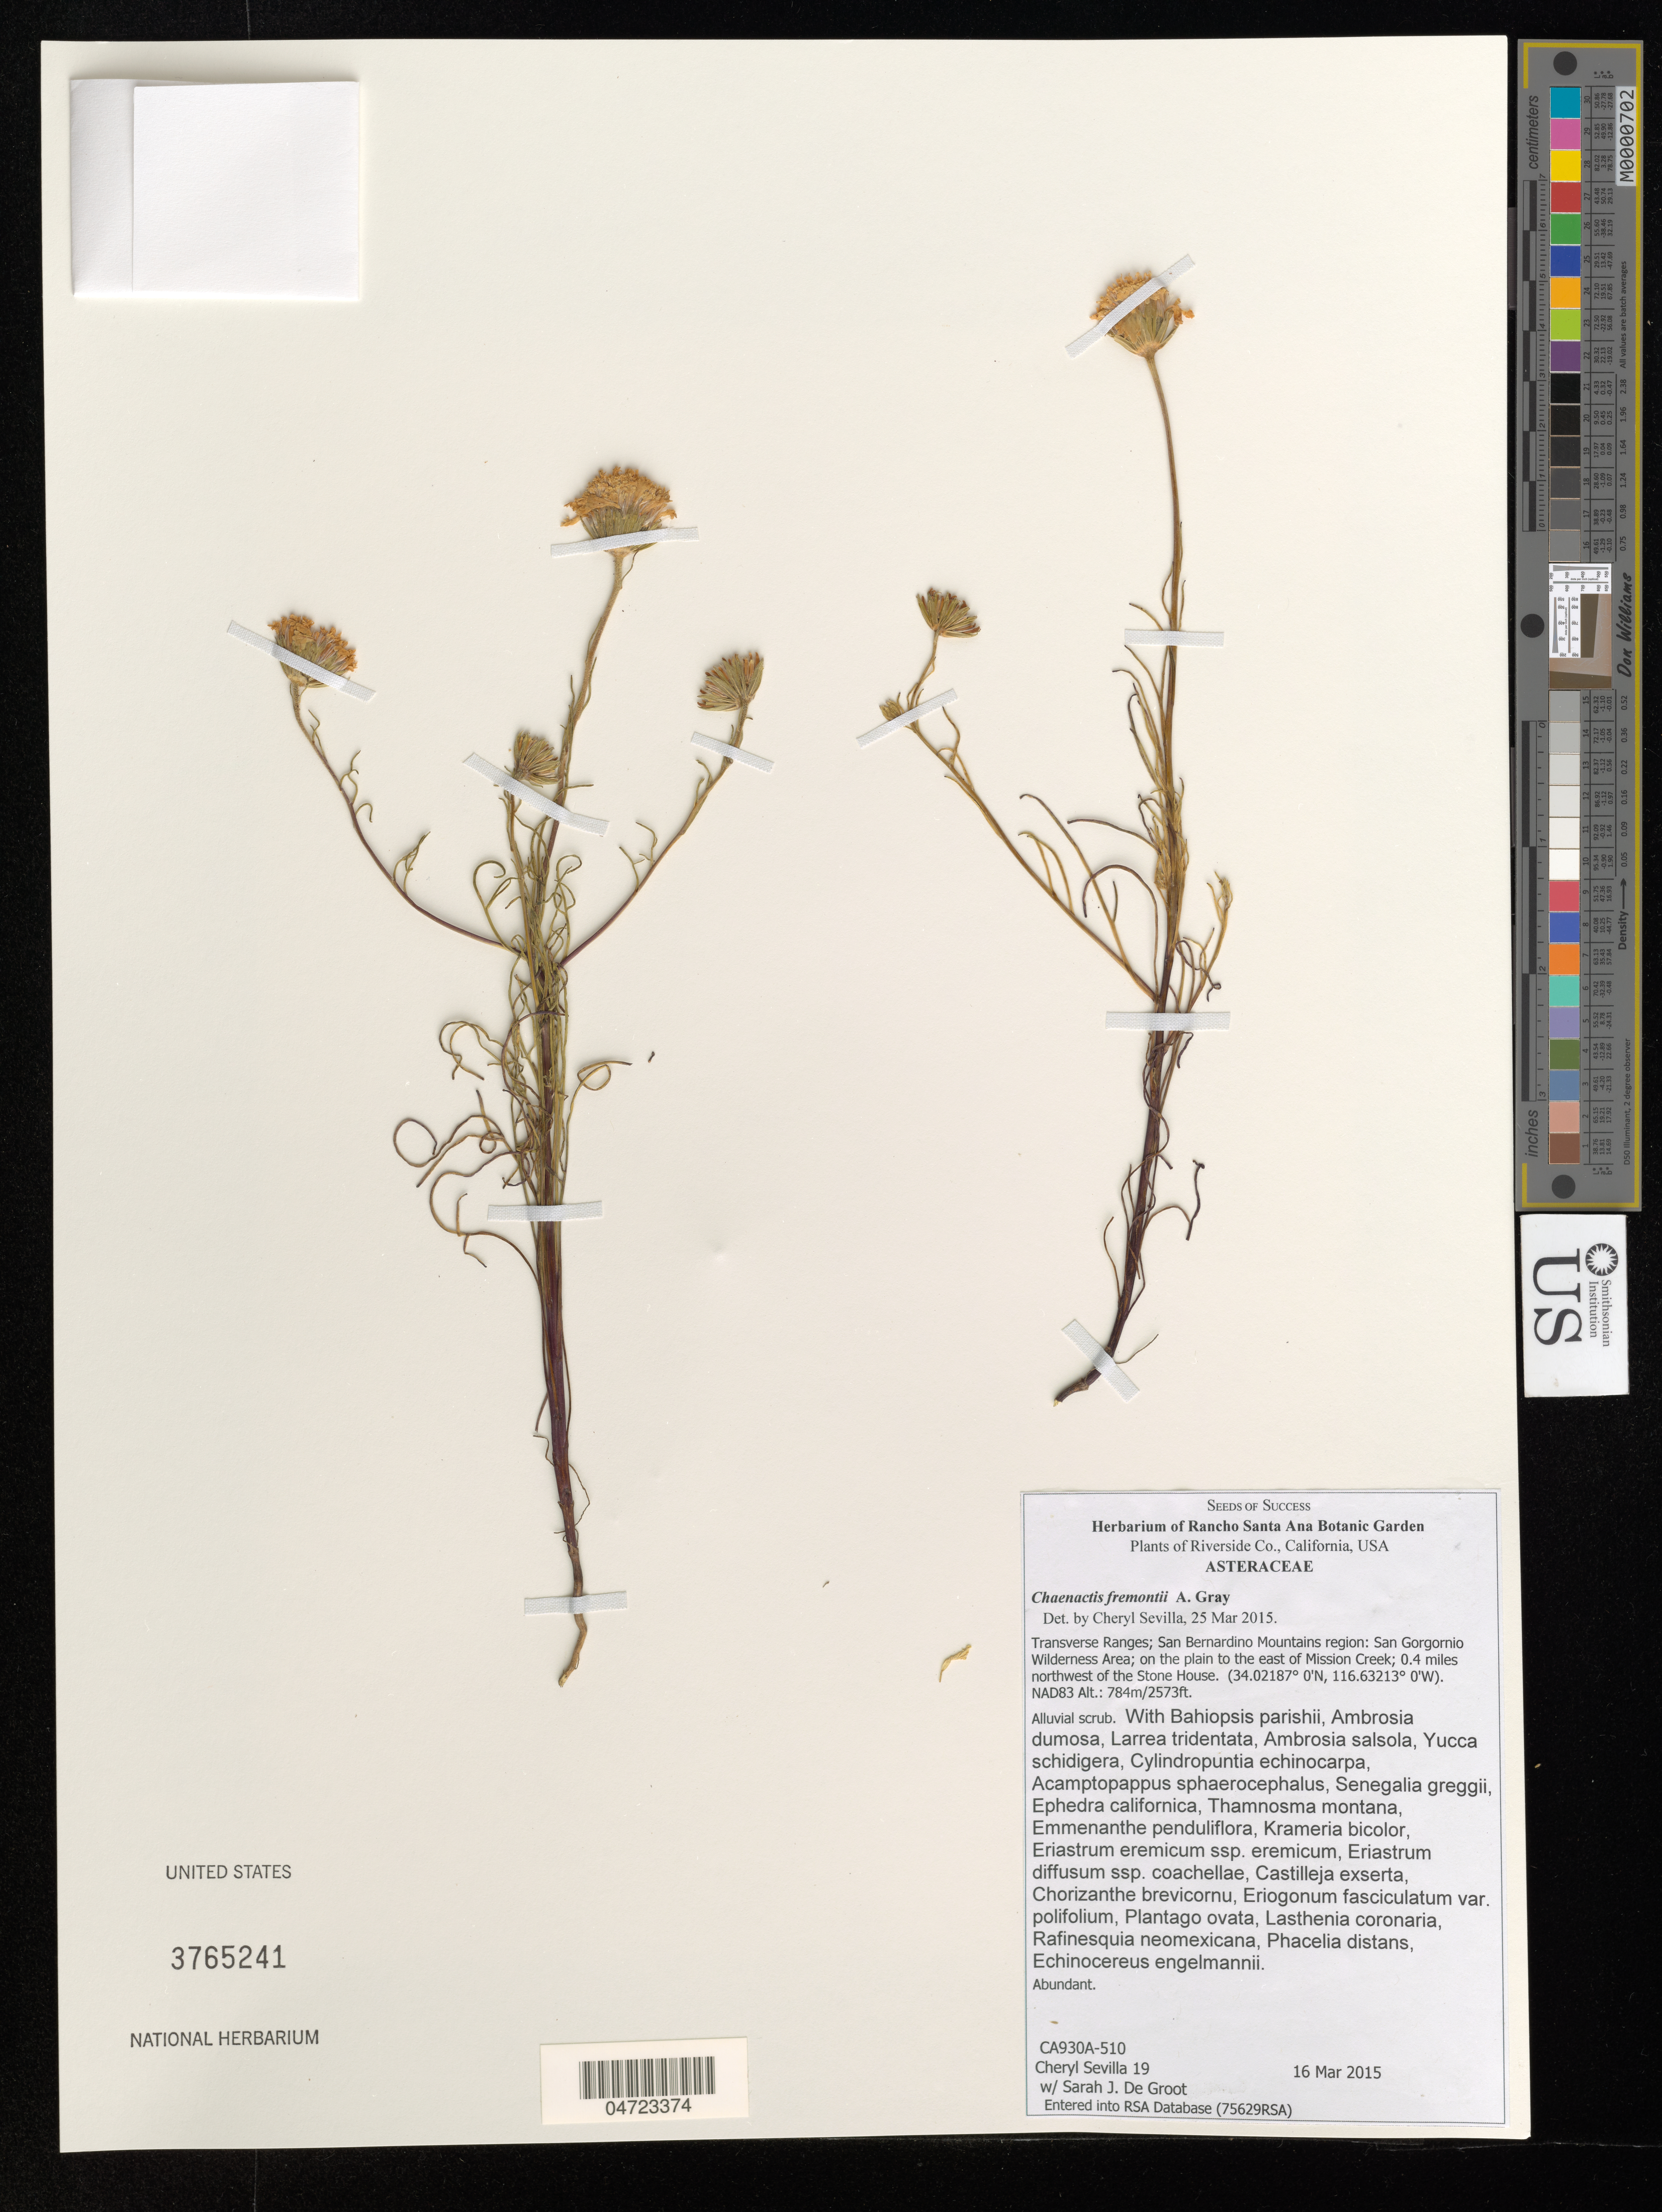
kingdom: Plantae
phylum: Tracheophyta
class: Magnoliopsida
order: Asterales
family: Asteraceae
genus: Chaenactis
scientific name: Chaenactis fremontii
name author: A. Gray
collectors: C. Sevilla & S. De Groot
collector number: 19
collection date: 2015-03-16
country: United States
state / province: California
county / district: Riverside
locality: Riverside Co. Transverse Ranges; San Bernardino Mountains region: San Gorgornio Wilderness Area; on the plain to the east of Mission Creek; 0.4 miles northwest of the Stone House.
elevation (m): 784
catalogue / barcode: US 3765241